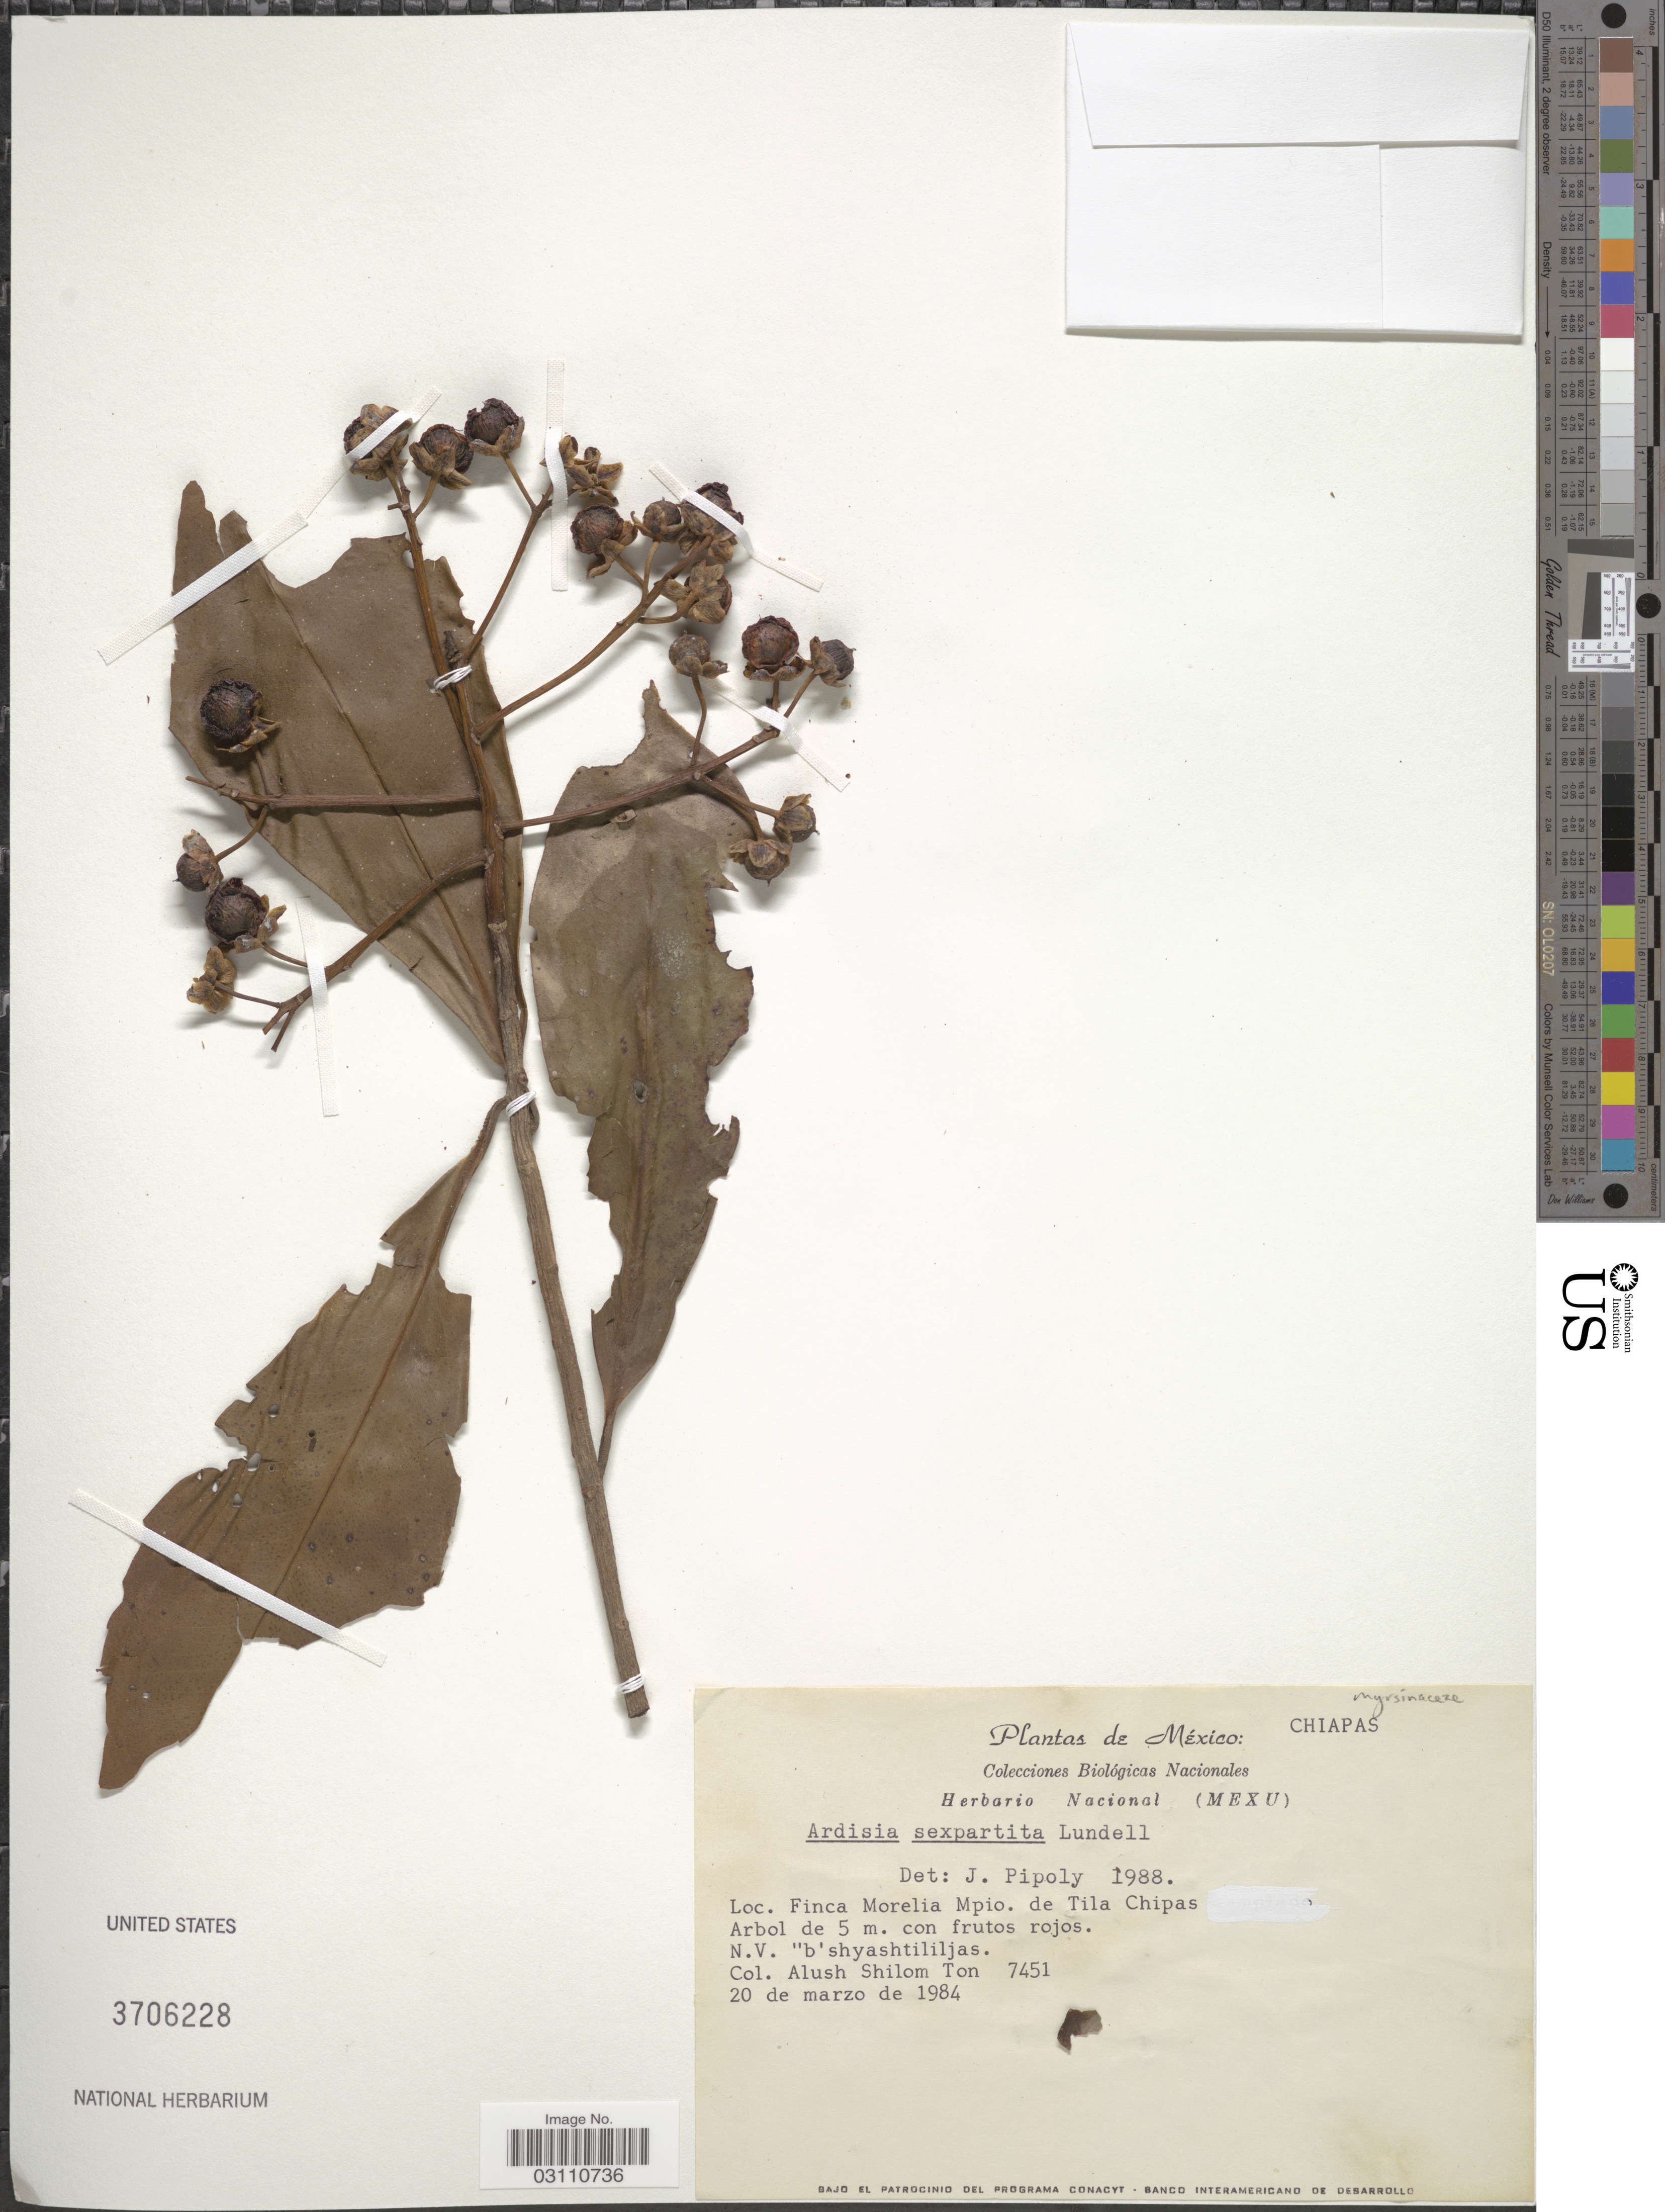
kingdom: Plantae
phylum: Tracheophyta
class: Magnoliopsida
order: Ericales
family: Primulaceae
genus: Ardisia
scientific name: Ardisia sexpartita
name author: Lundell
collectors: A. S. Ton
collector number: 7451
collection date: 1984-03-20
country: Mexico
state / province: Chiapas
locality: Finca Morelia Mpio. de Tila Chipas.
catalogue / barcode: US 3706228